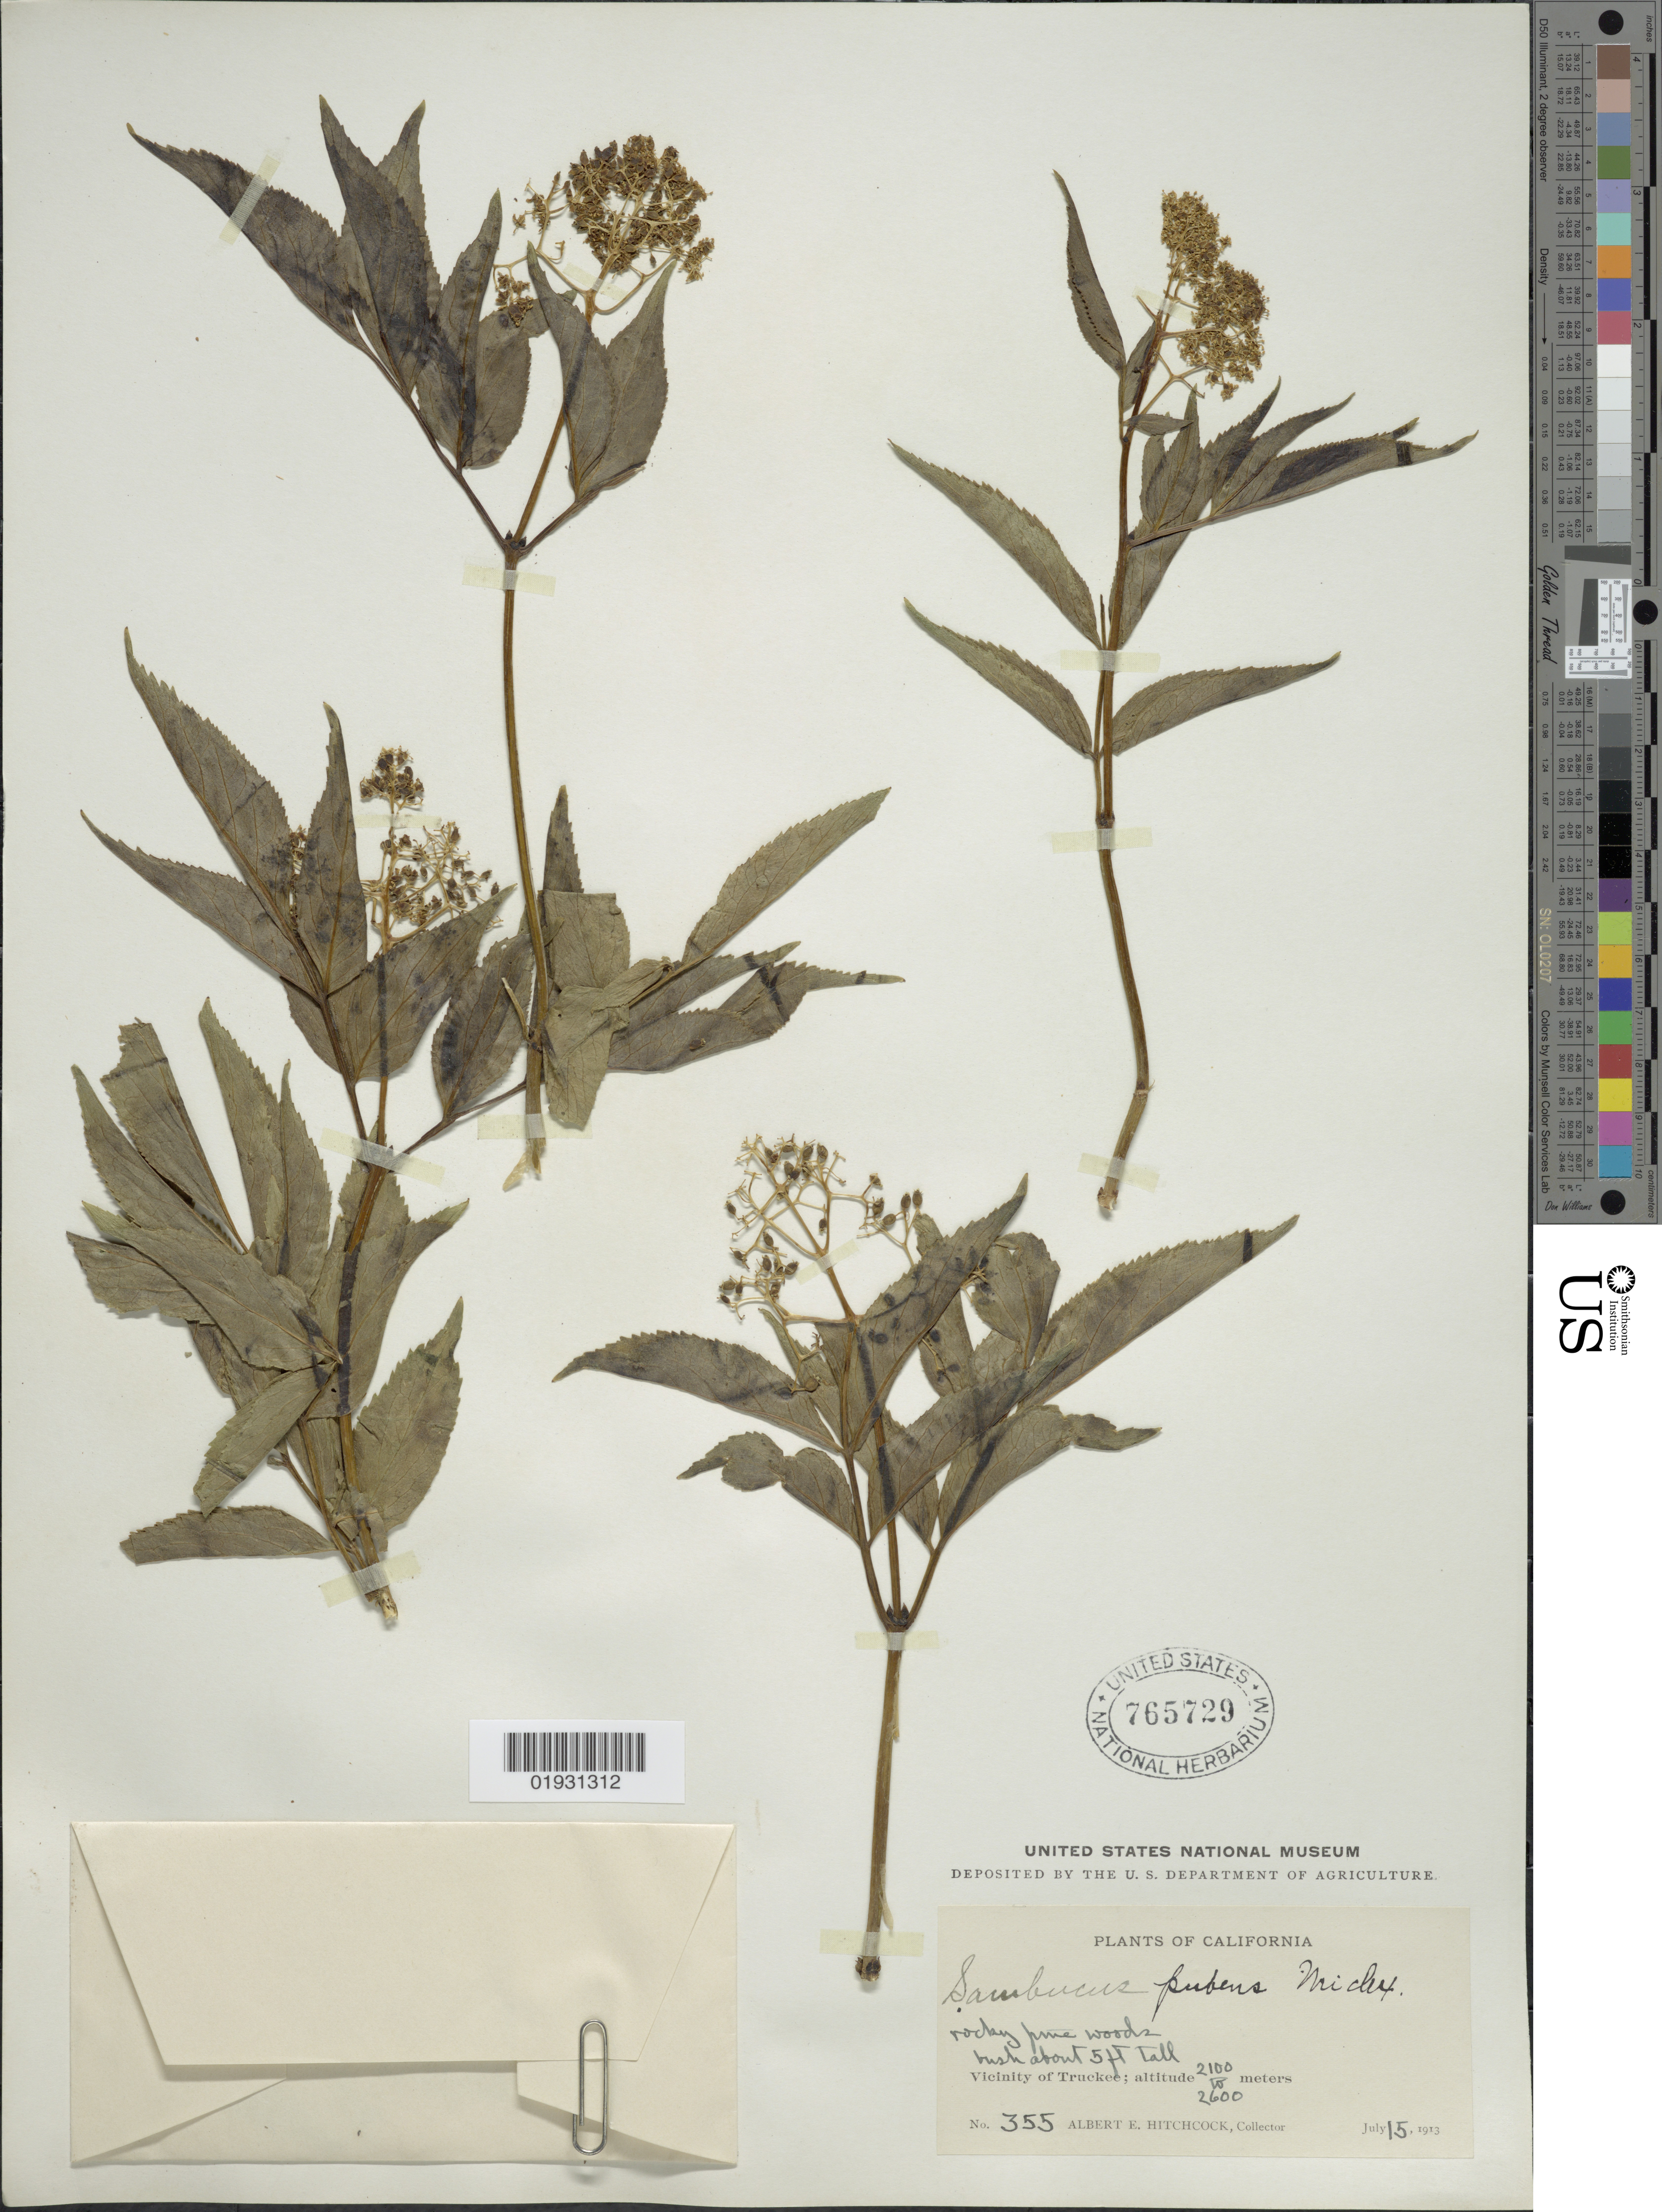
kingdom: Plantae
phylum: Tracheophyta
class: Magnoliopsida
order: Dipsacales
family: Viburnaceae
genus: Sambucus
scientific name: Sambucus racemosa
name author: L.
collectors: A. Hitchcock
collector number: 355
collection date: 1913-07-15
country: United States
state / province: California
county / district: Nevada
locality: Vicinity of Truckee.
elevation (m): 2100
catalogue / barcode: US 765729